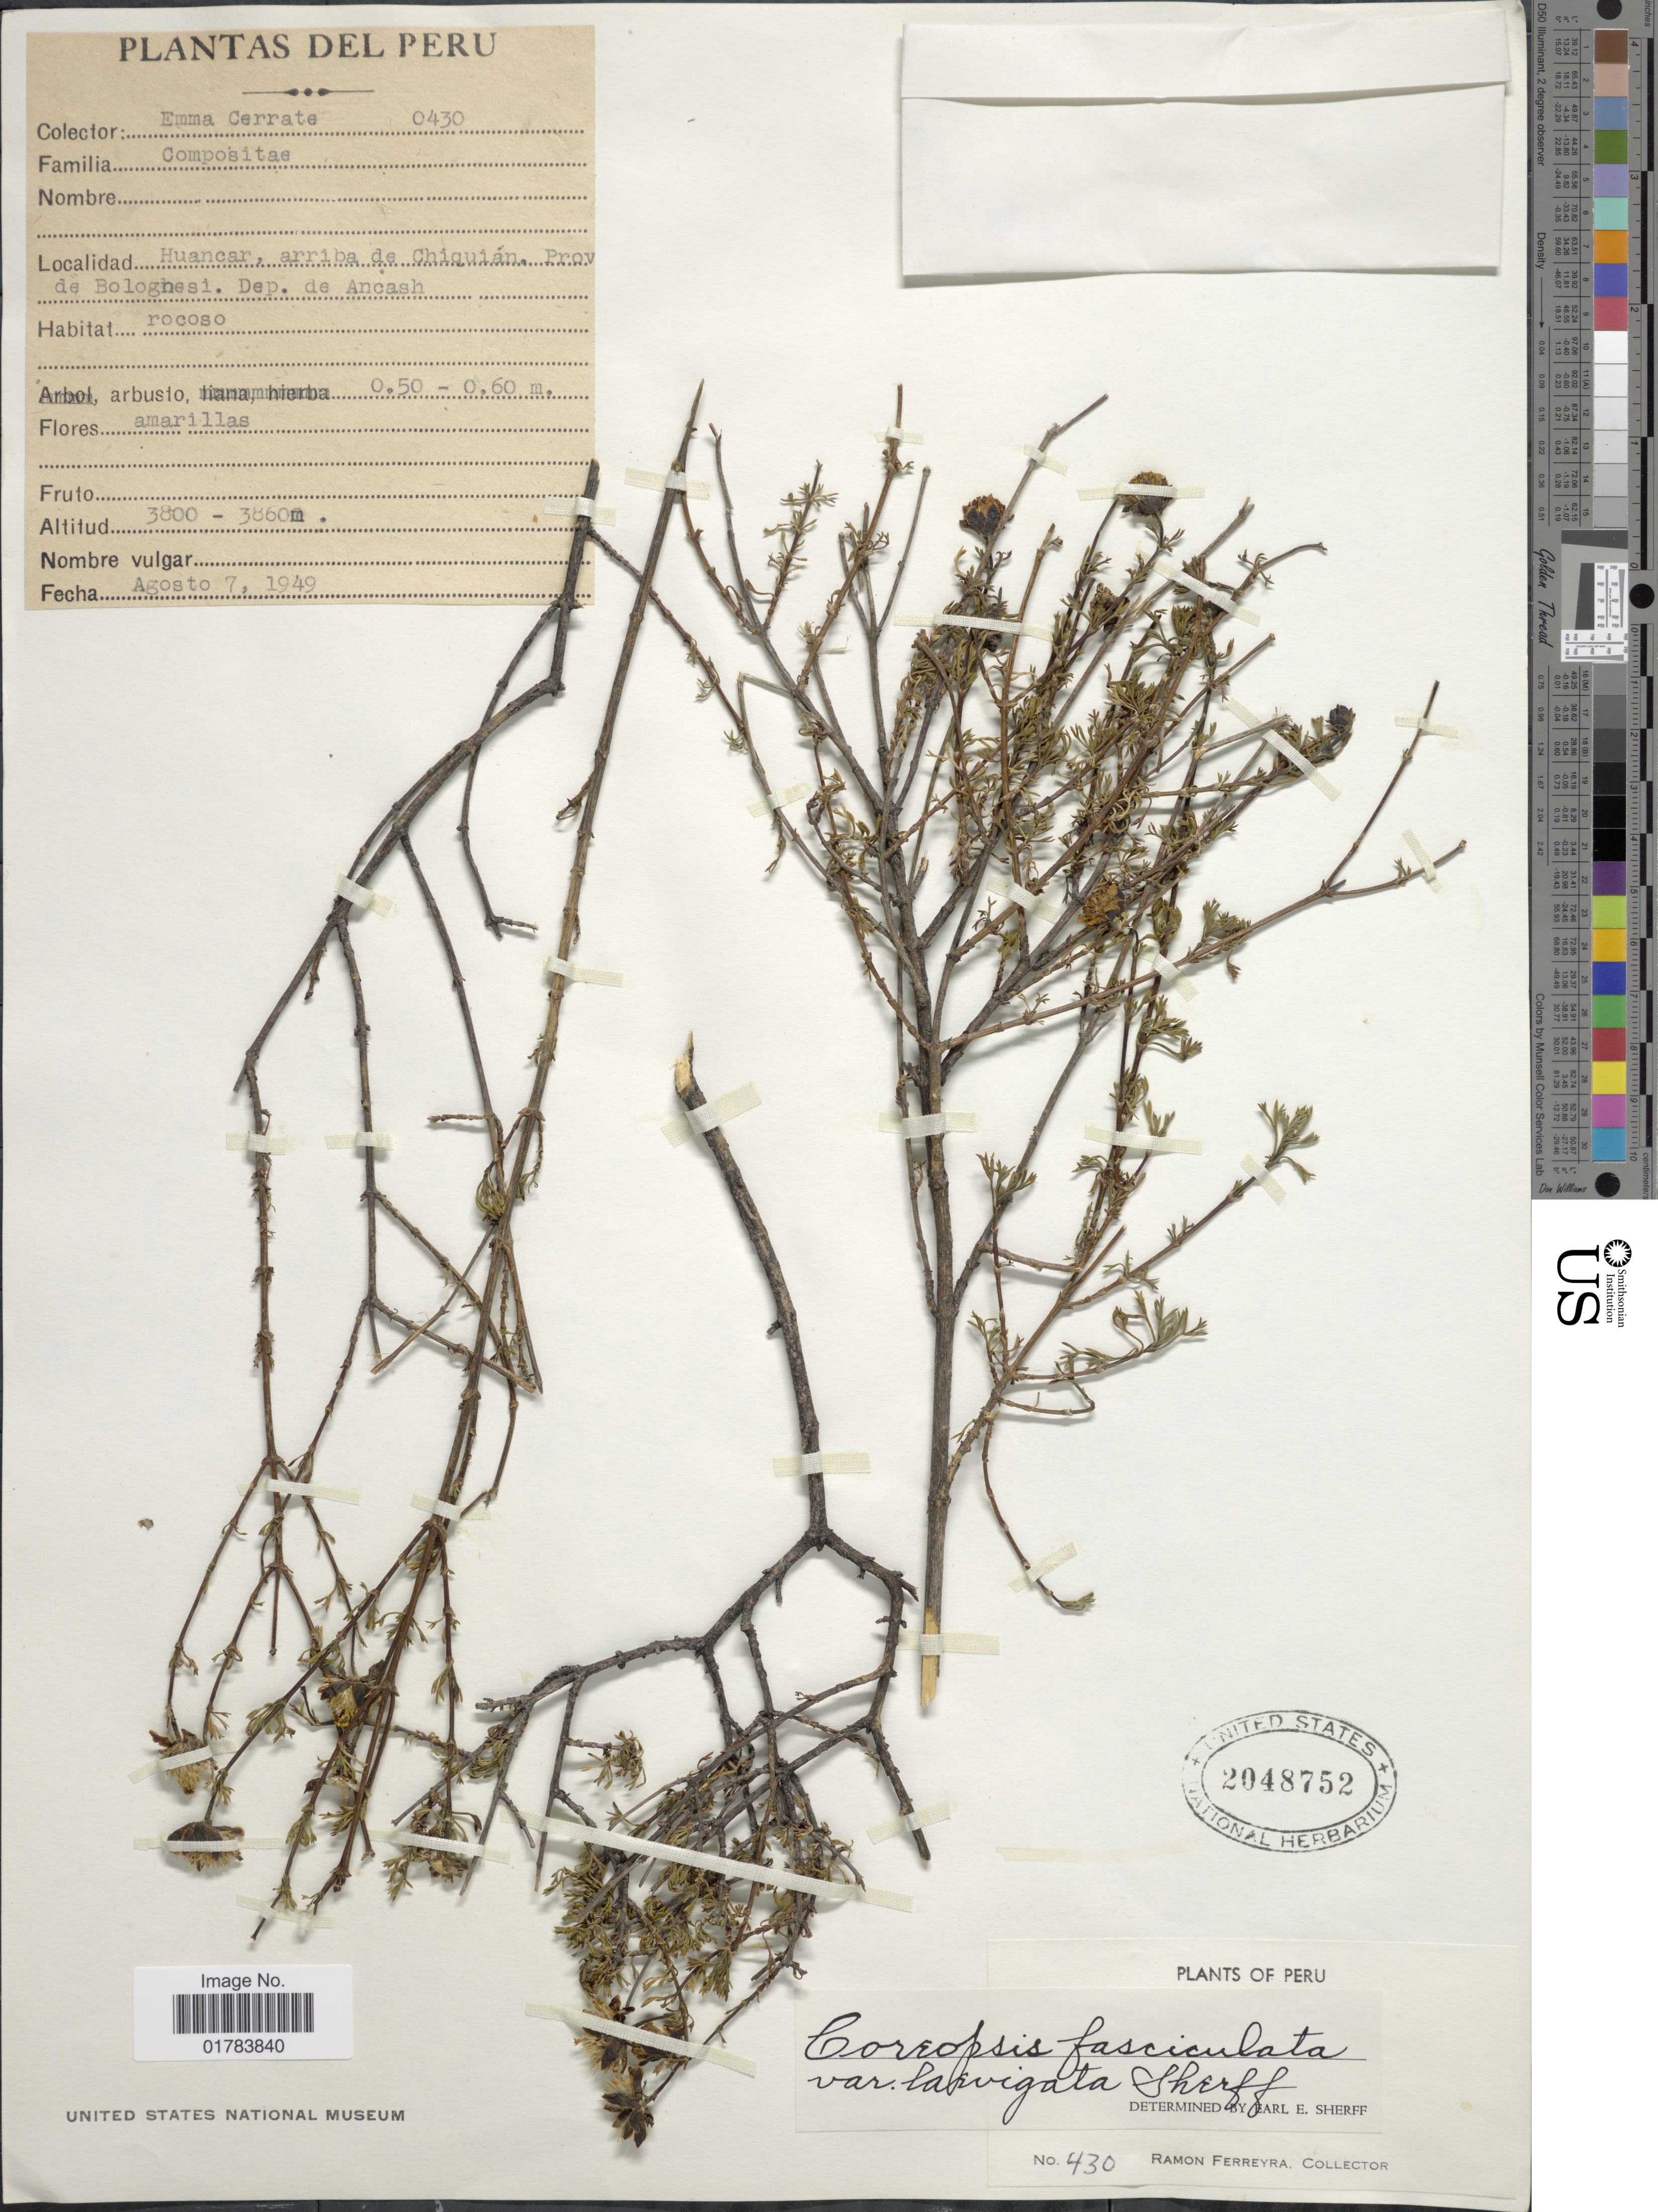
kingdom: Plantae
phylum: Tracheophyta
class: Magnoliopsida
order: Asterales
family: Asteraceae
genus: Coreopsis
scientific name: Coreopsis fasciculata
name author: Wedd.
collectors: R. A. Ferreyra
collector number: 430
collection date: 1949-08-07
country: Peru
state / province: Ancash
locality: Huancar, arriba de Chiquian, Prov. de Bolognesi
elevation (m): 3800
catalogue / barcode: US 2048752